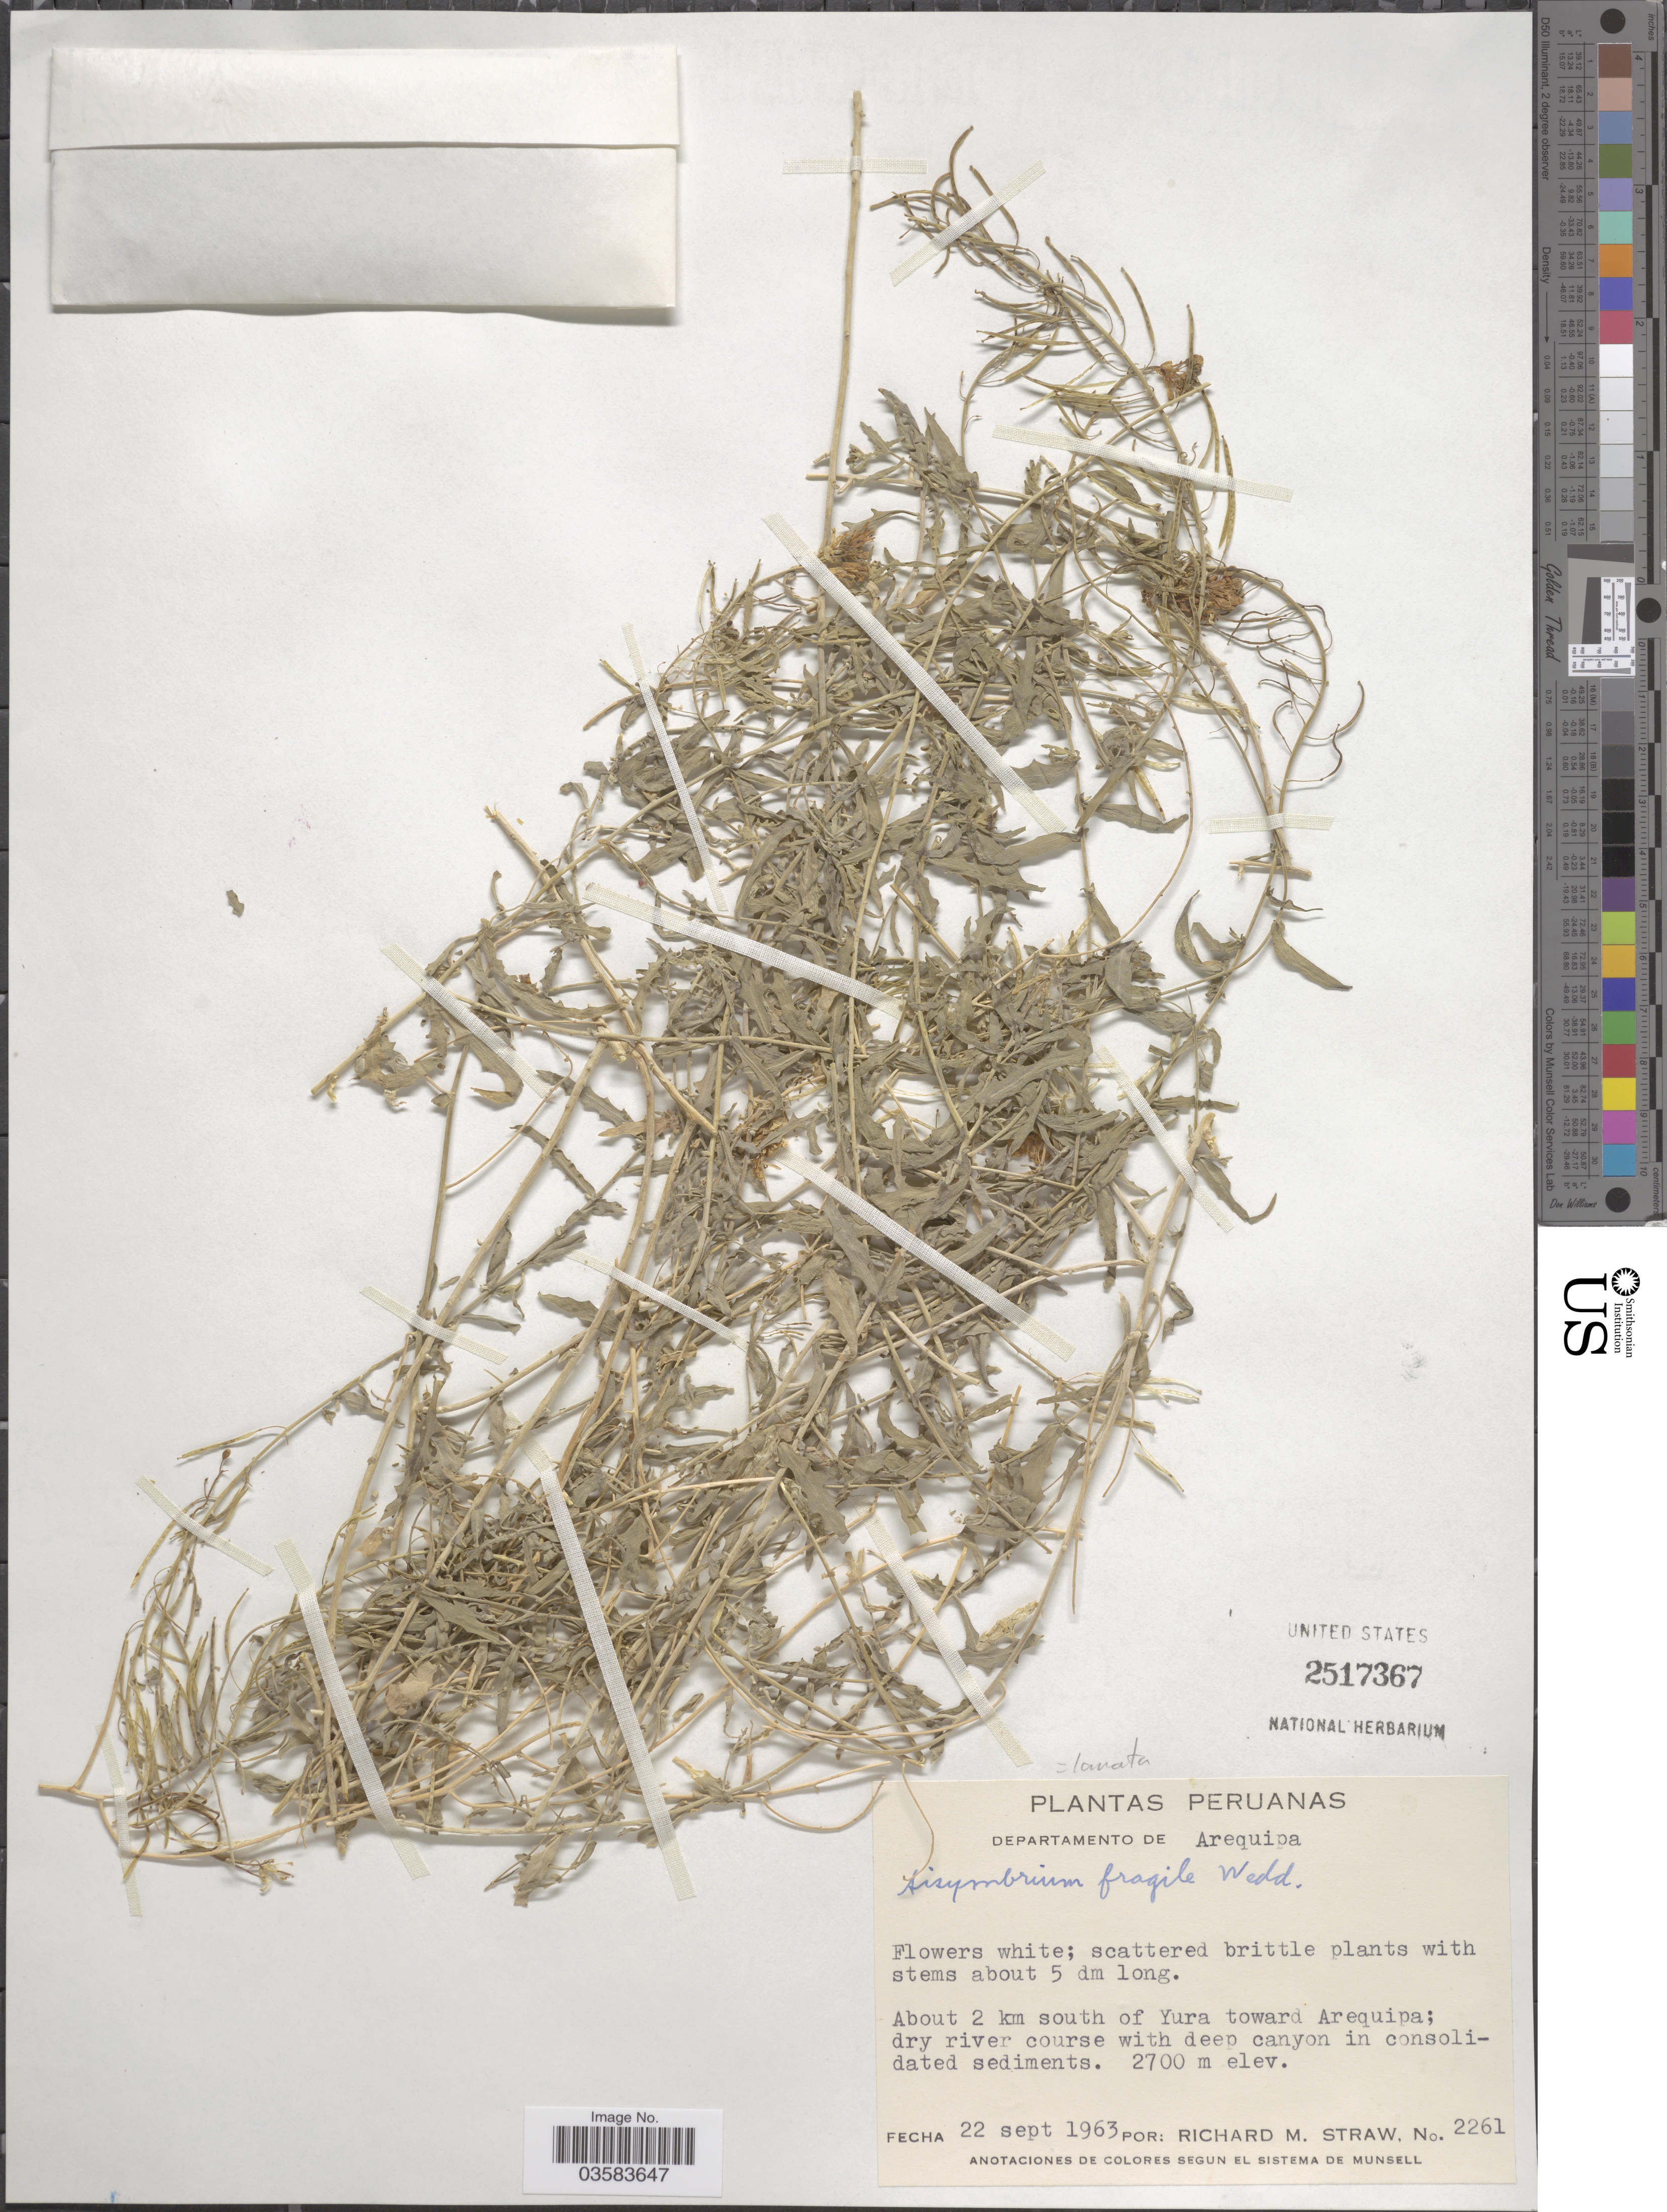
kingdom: Plantae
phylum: Tracheophyta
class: Magnoliopsida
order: Brassicales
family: Brassicaceae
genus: Neuontobotrys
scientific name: Neuontobotrys lanata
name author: (Walpers) Al-Shehbaz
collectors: R. M. Straw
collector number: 2261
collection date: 1963-09-22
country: Peru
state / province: Arequipa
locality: Departamento de Arequipa. About 2 km south of Yura toward Arequipa.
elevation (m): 2700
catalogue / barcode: US 2517367